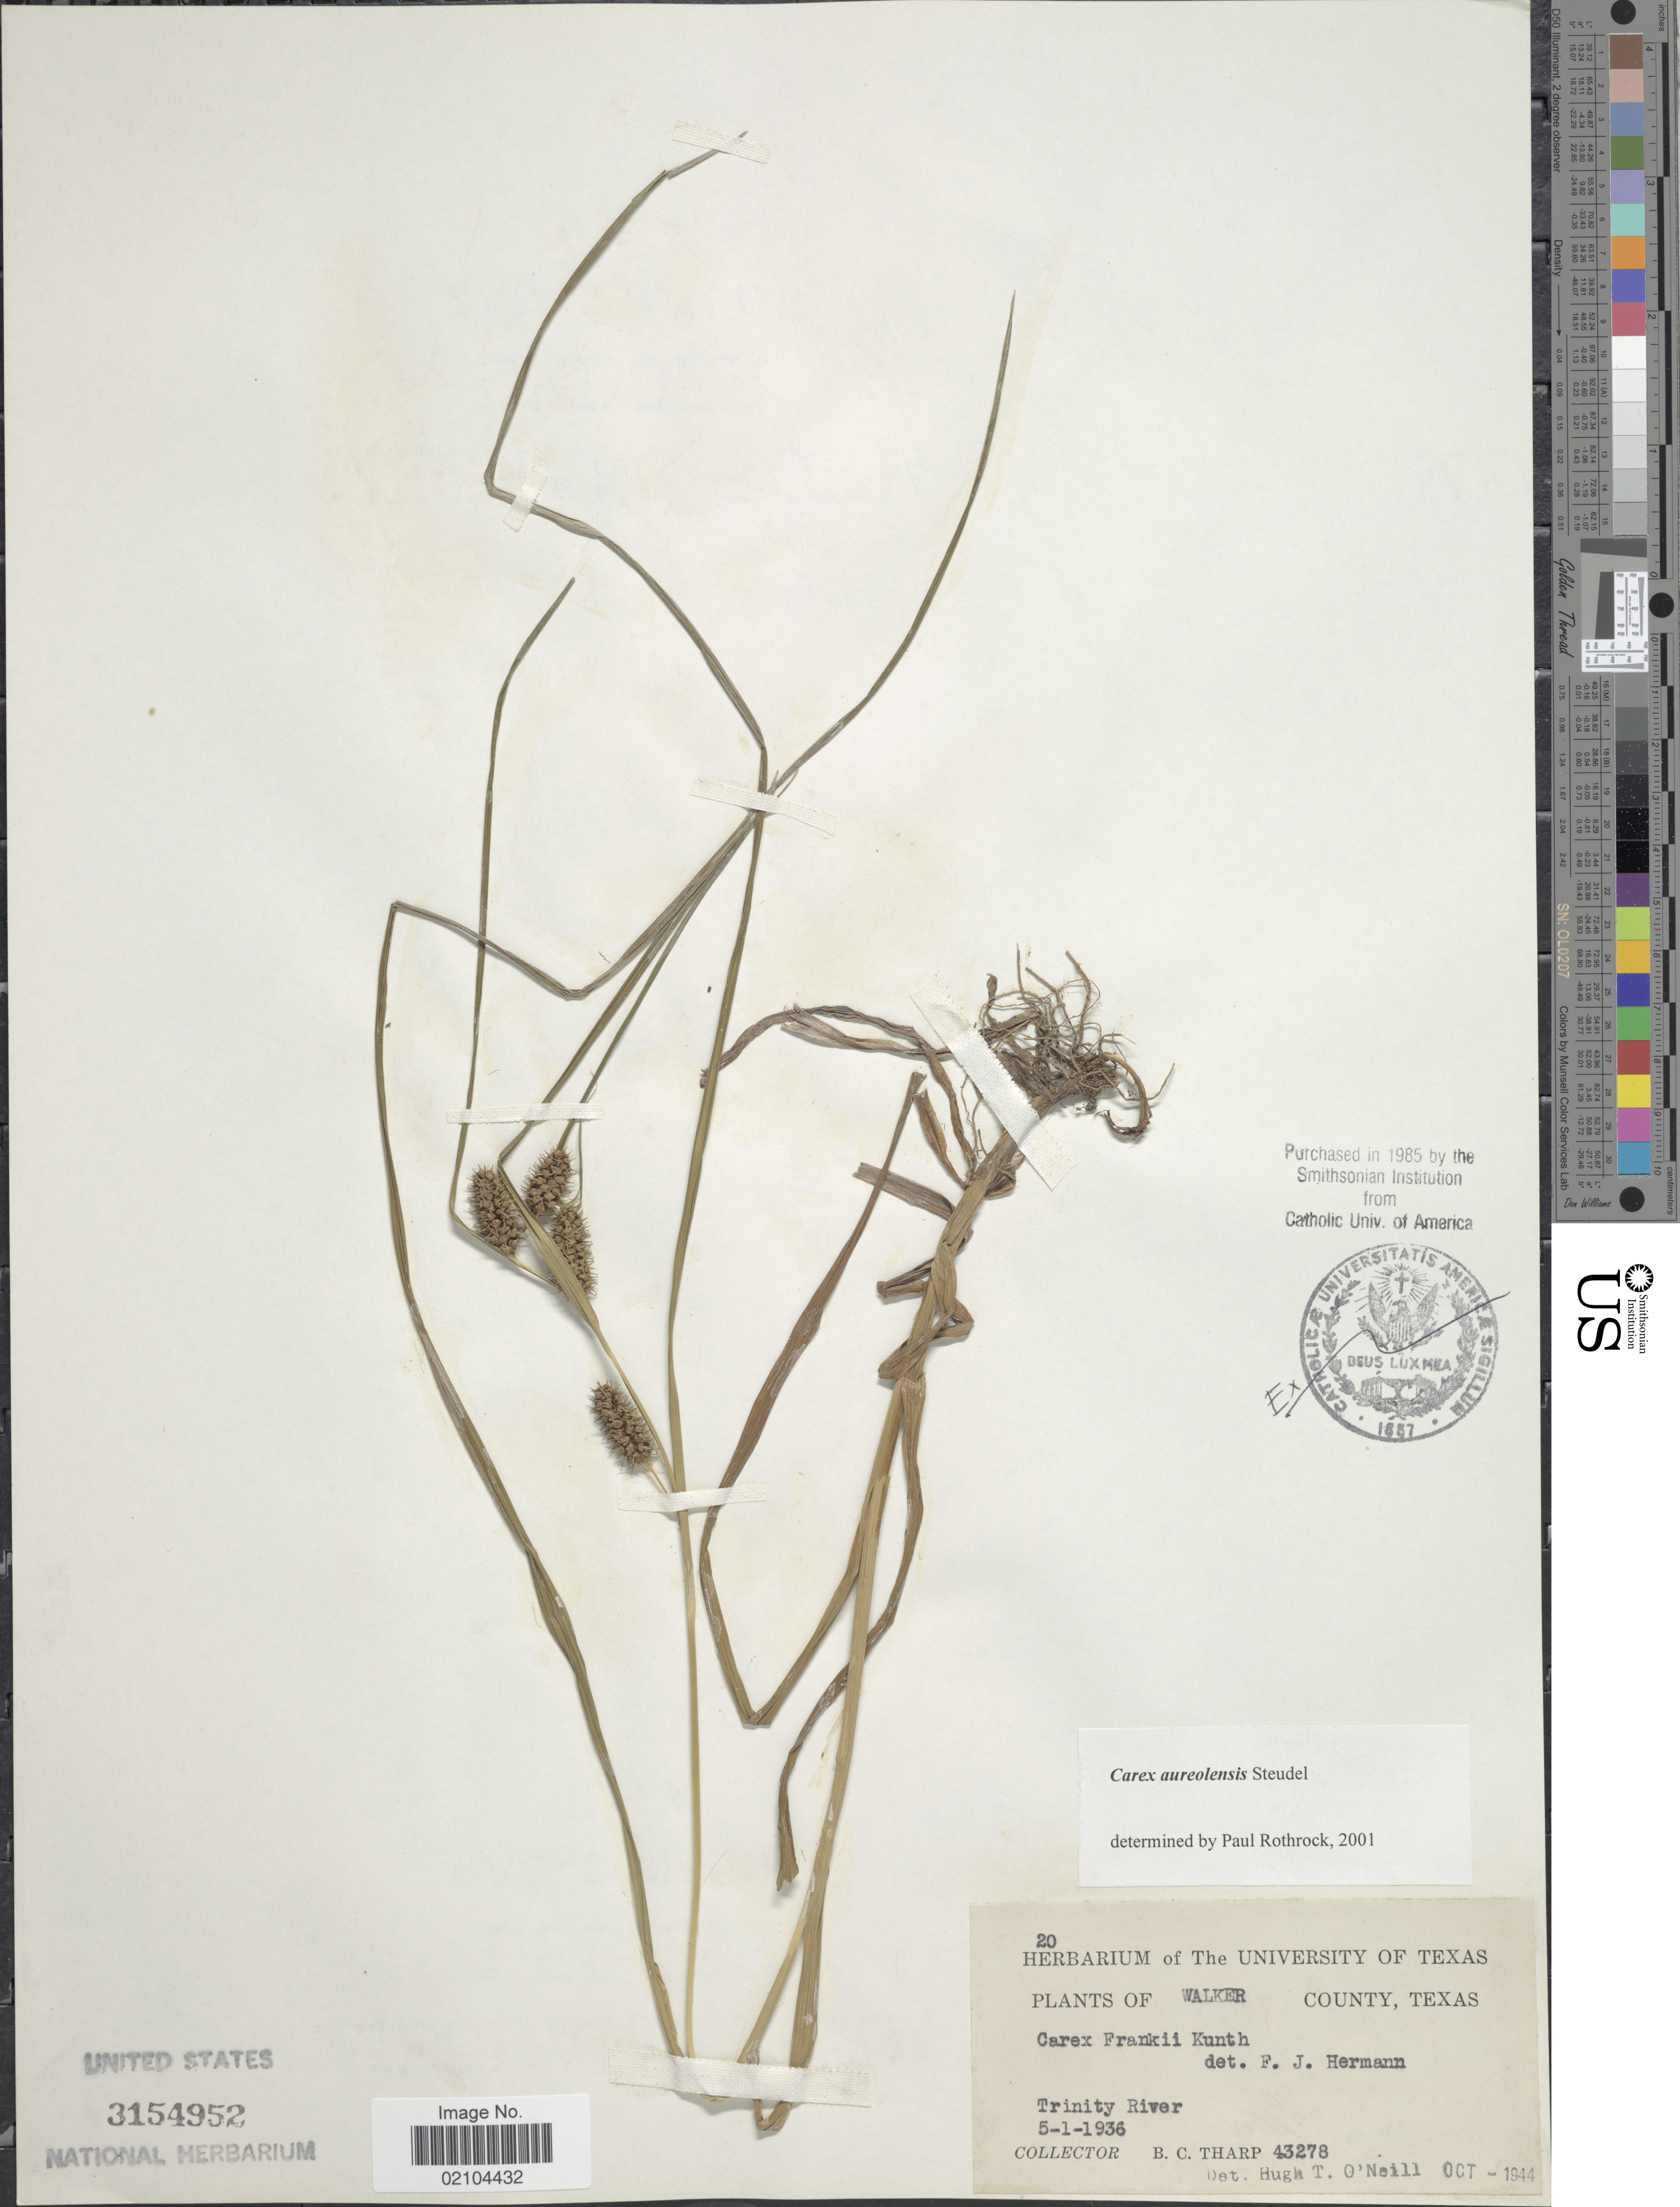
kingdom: Plantae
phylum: Tracheophyta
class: Liliopsida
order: Poales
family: Cyperaceae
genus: Carex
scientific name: Carex aureolensis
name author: Steud.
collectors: B. C. Tharp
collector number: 43278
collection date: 1936-05-01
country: United States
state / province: Texas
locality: Walker County, Trinity River.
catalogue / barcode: US 3154952